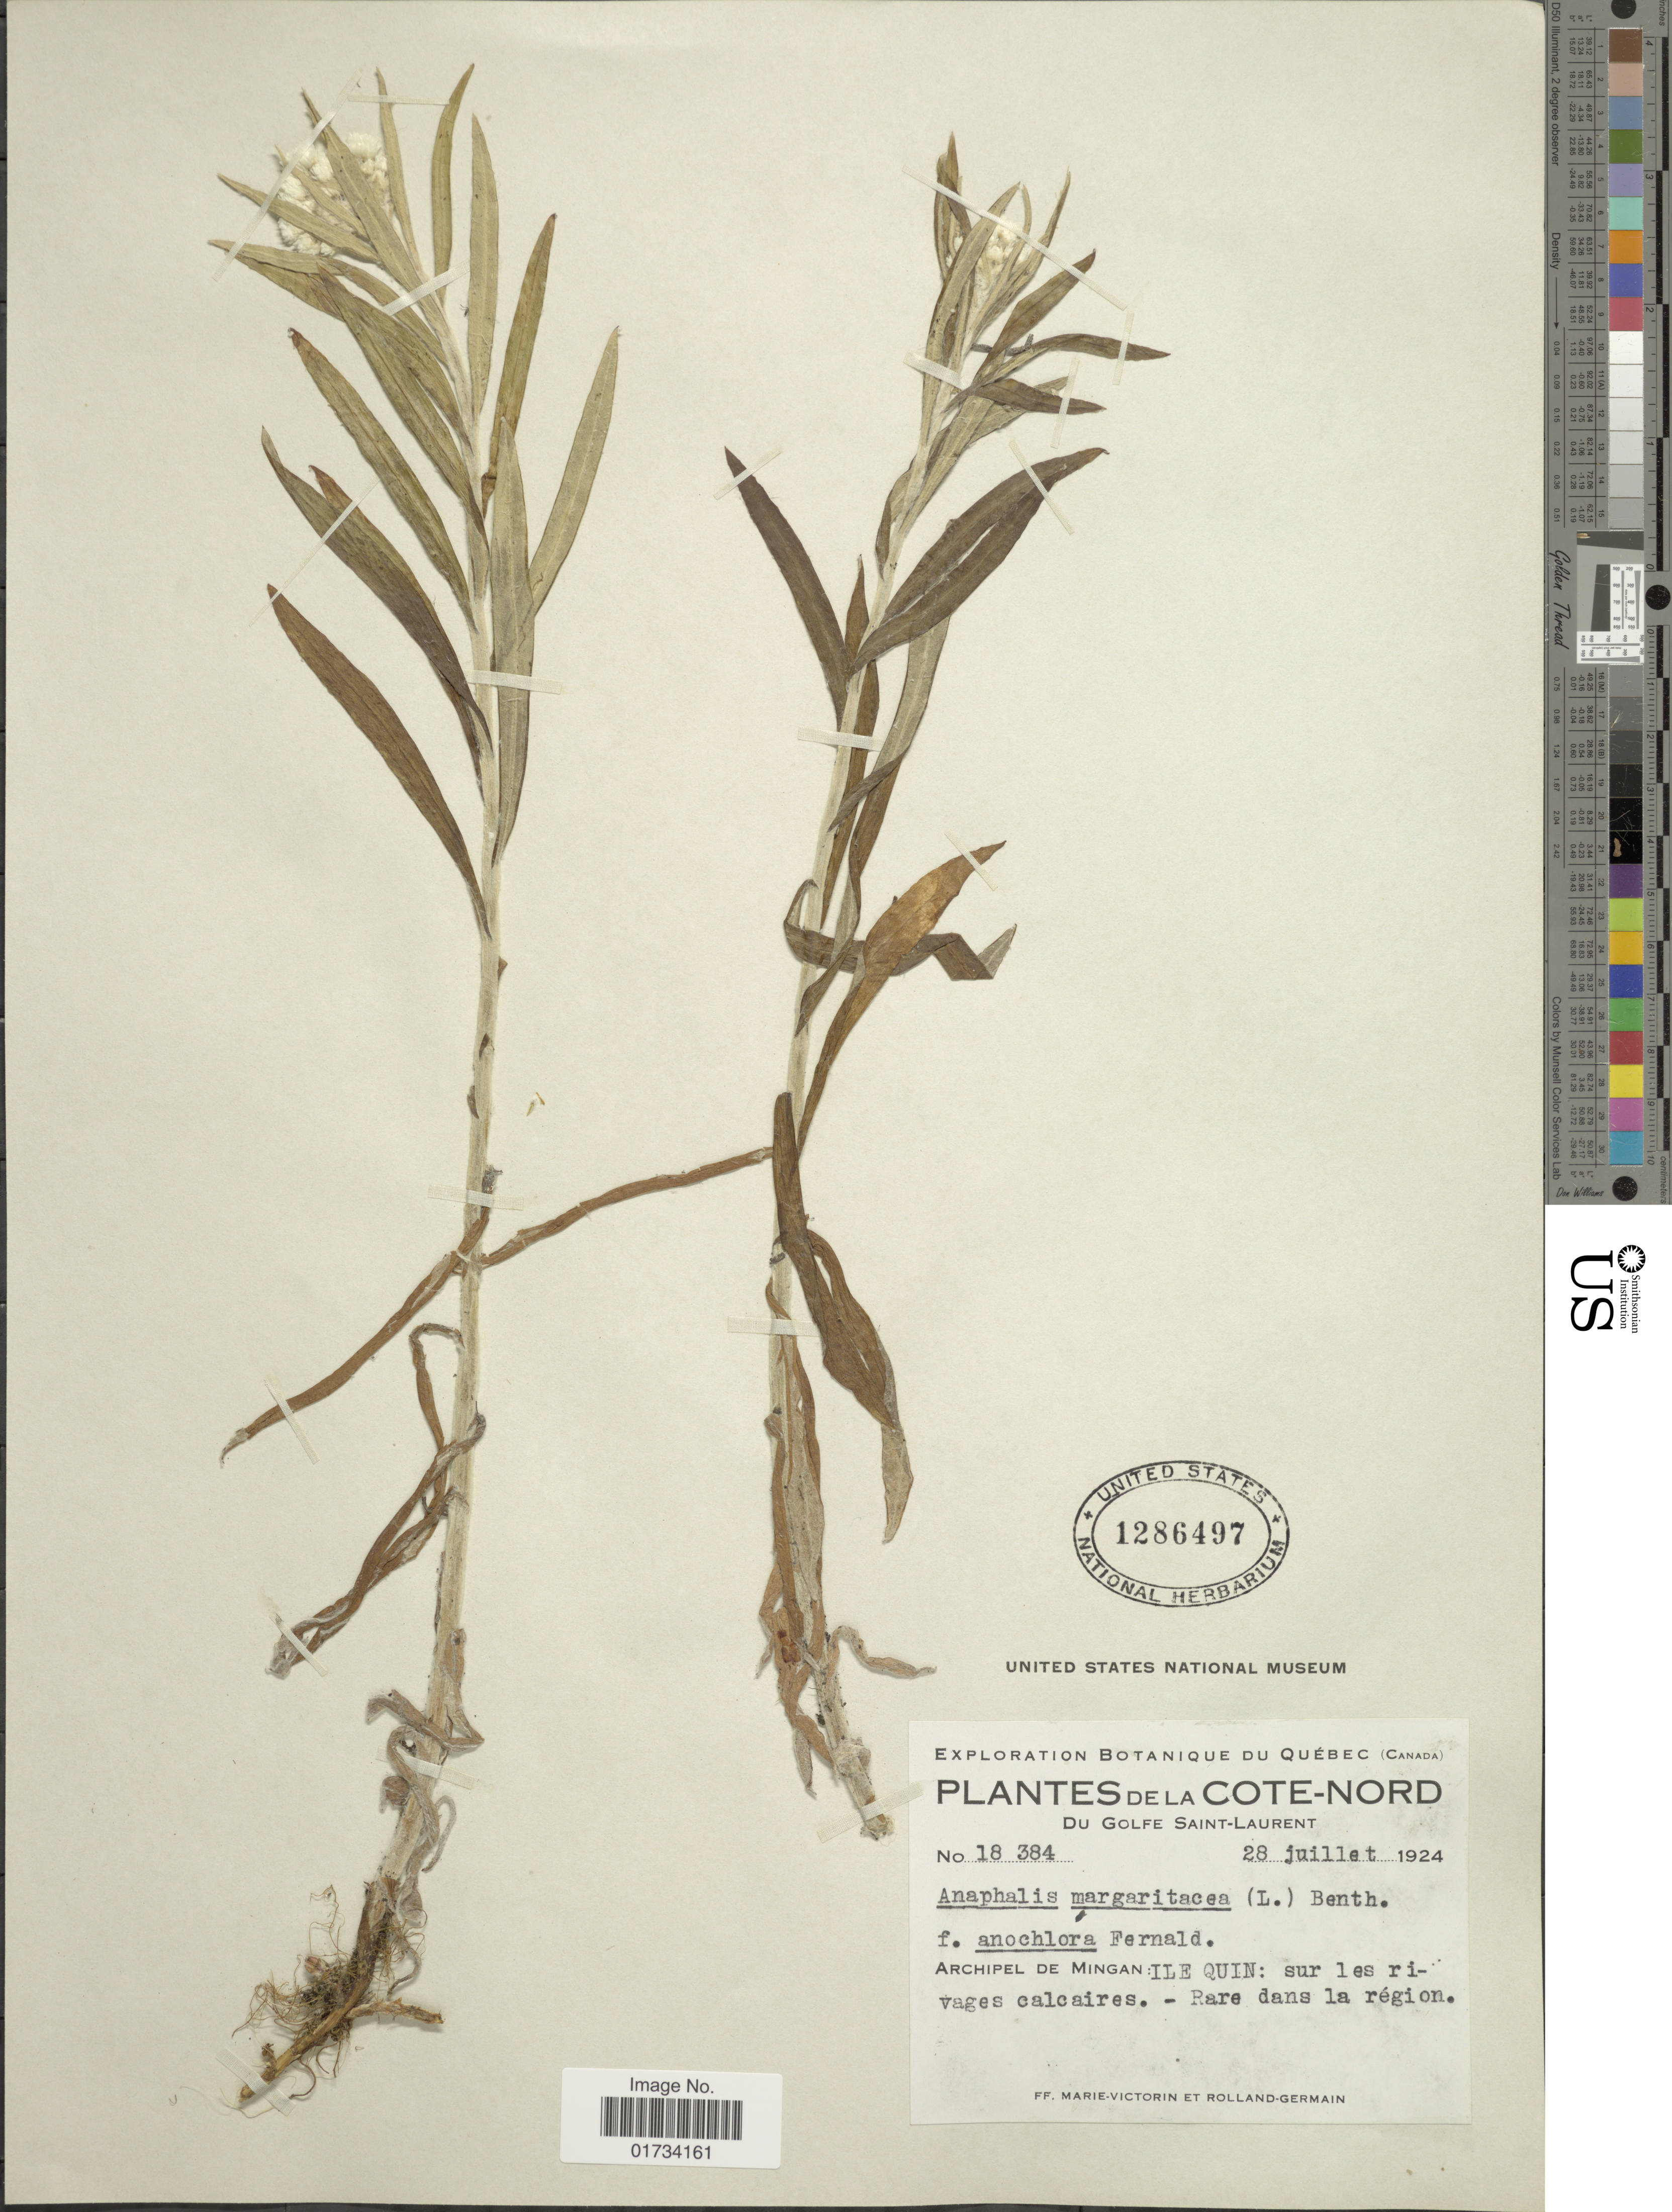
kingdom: Plantae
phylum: Tracheophyta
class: Magnoliopsida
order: Asterales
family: Asteraceae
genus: Anaphalis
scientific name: Anaphalis margaritacea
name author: (L.) Benth. & Hook. f.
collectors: F. Marie-Victorin & Rolland-Germain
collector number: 18384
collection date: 1924-07-28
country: Canada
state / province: Northwest Territories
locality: De la Cote-Nord, Du Golfe Sain-Laurent, Archipel de Mingan: Ile Quin: sur les rivages calcaires, rare dans la région, Botique du Québec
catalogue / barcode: US 1286497